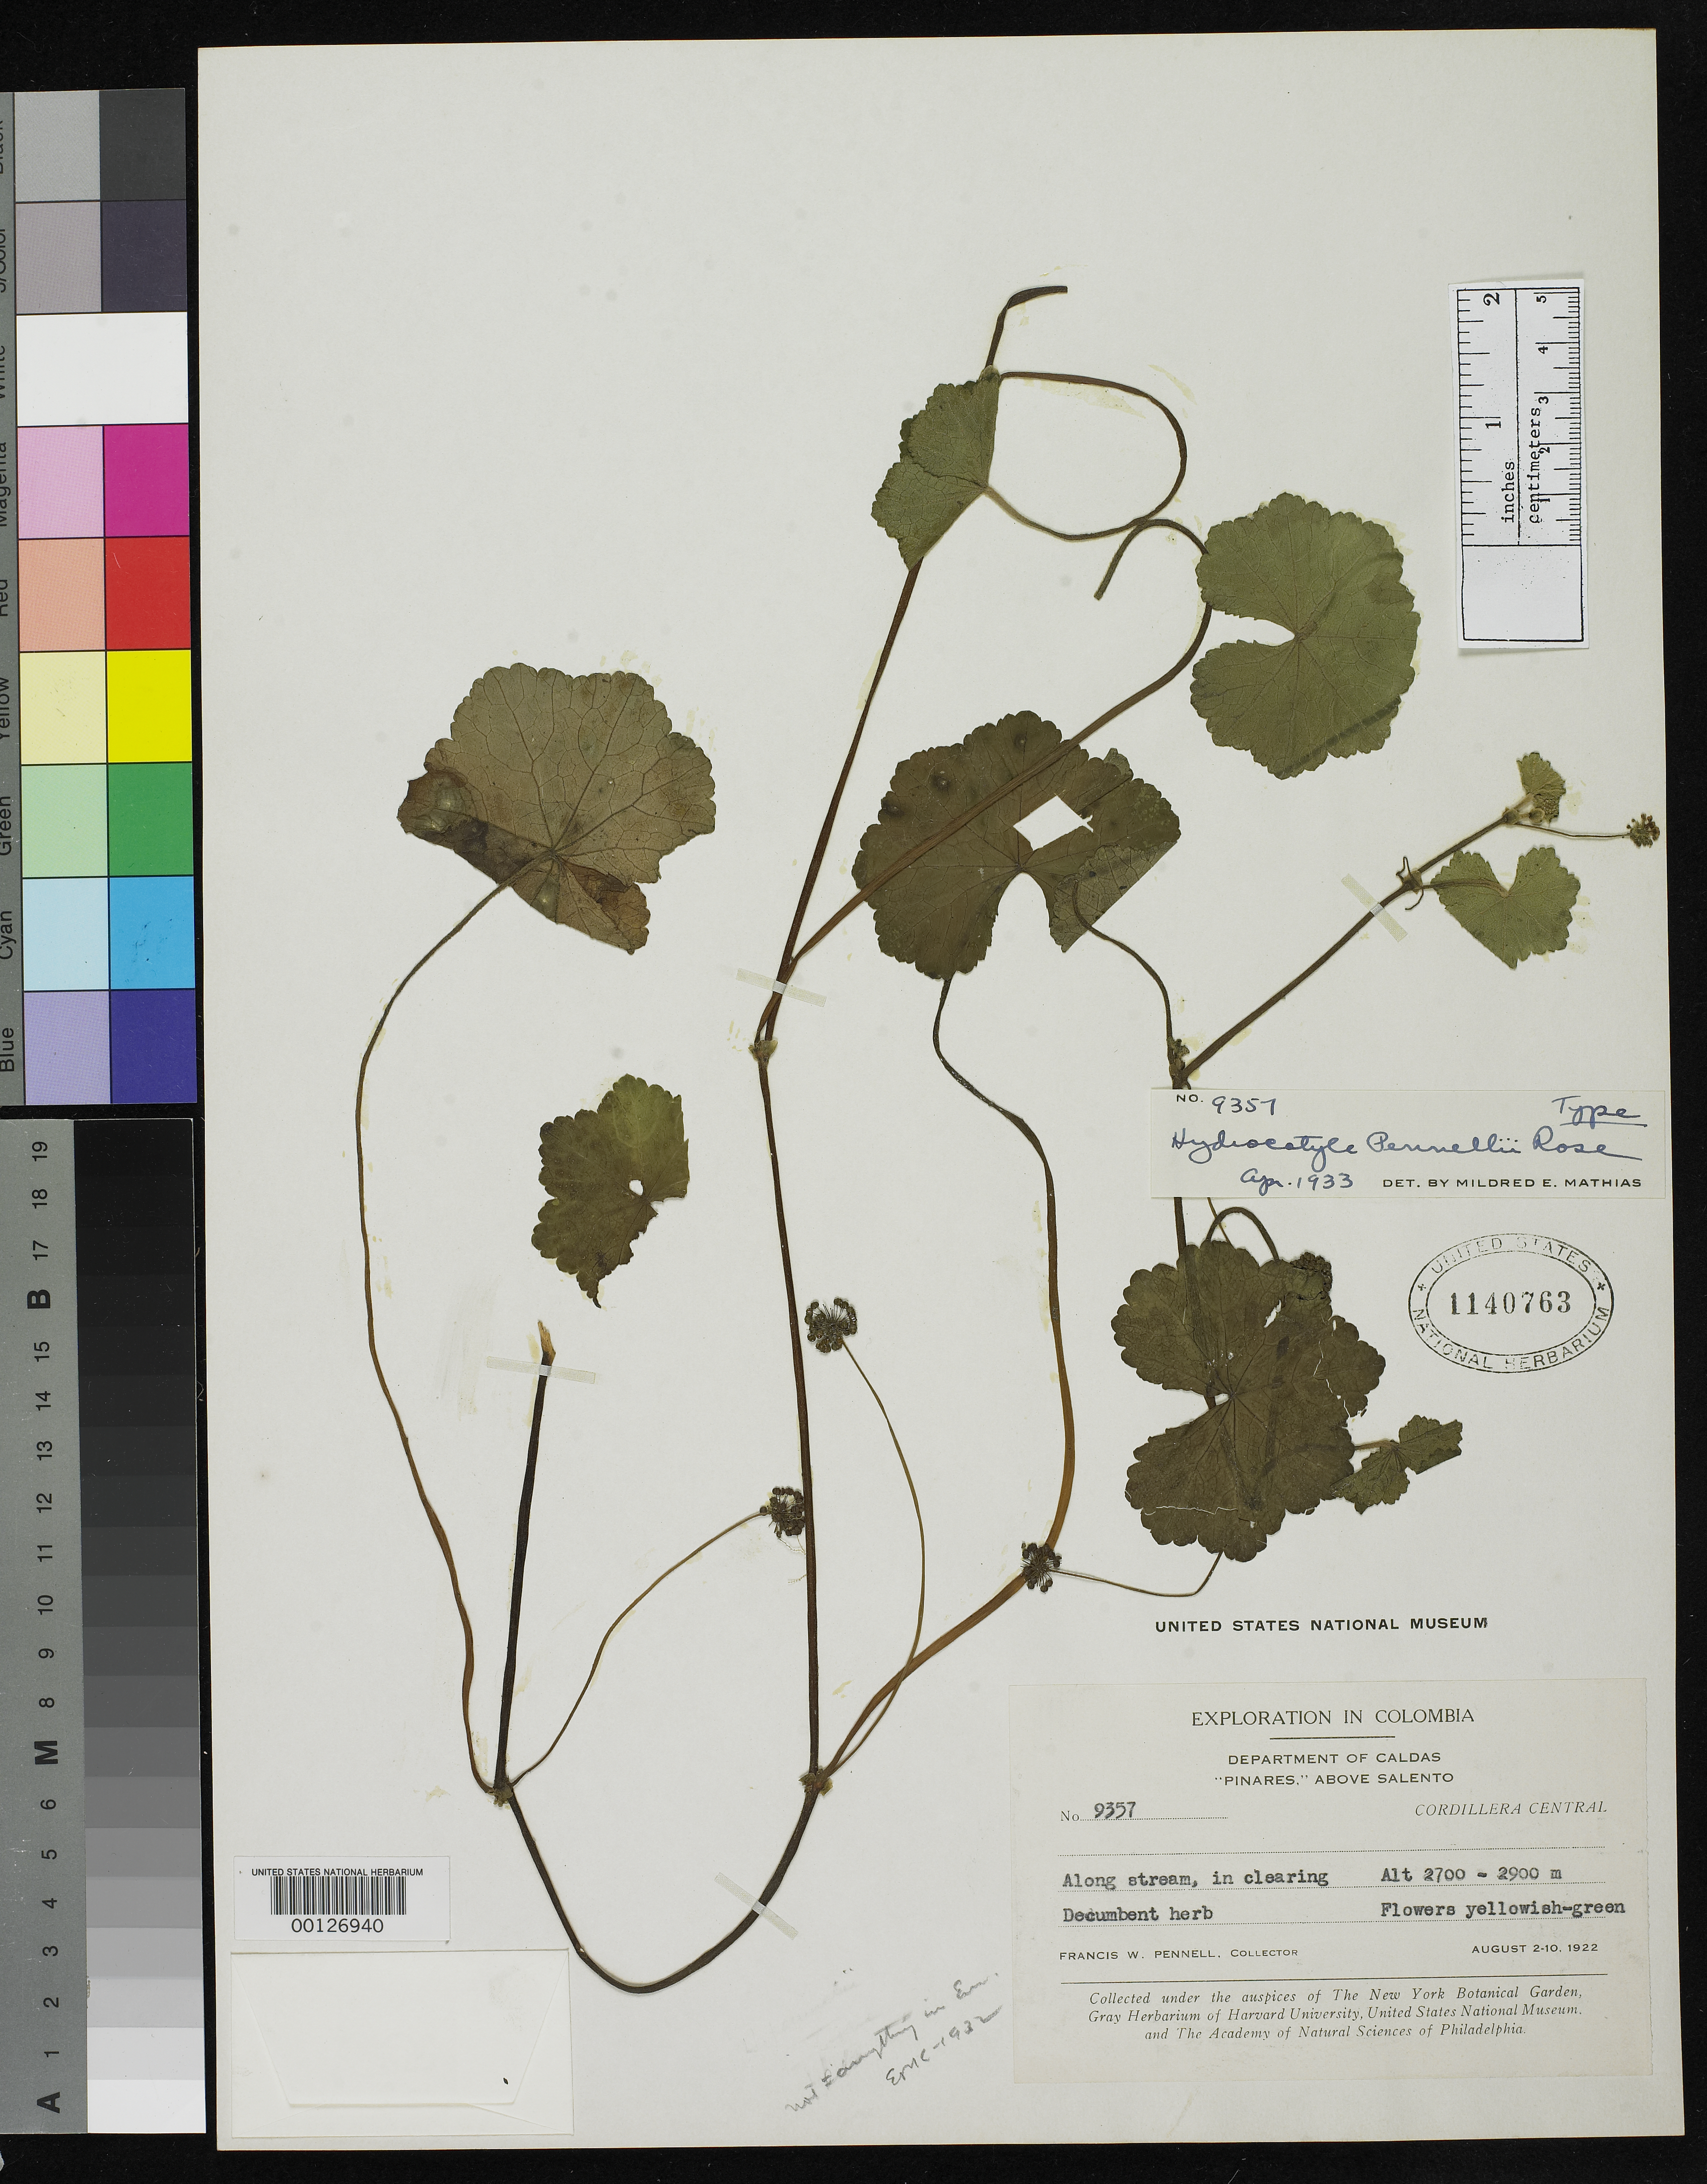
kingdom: Plantae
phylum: Tracheophyta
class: Magnoliopsida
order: Apiales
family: Araliaceae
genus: Hydrocotyle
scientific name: Hydrocotyle pennellii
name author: Rose ex Mathias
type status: Holotype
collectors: F. W. Pennell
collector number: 9357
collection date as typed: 02 Aug 1922 to 10 Aug 1922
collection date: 1922-08-02/1922-08-10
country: Colombia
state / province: Caldas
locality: "Pinares" above Salento.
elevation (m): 2200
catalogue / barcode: US 1140763